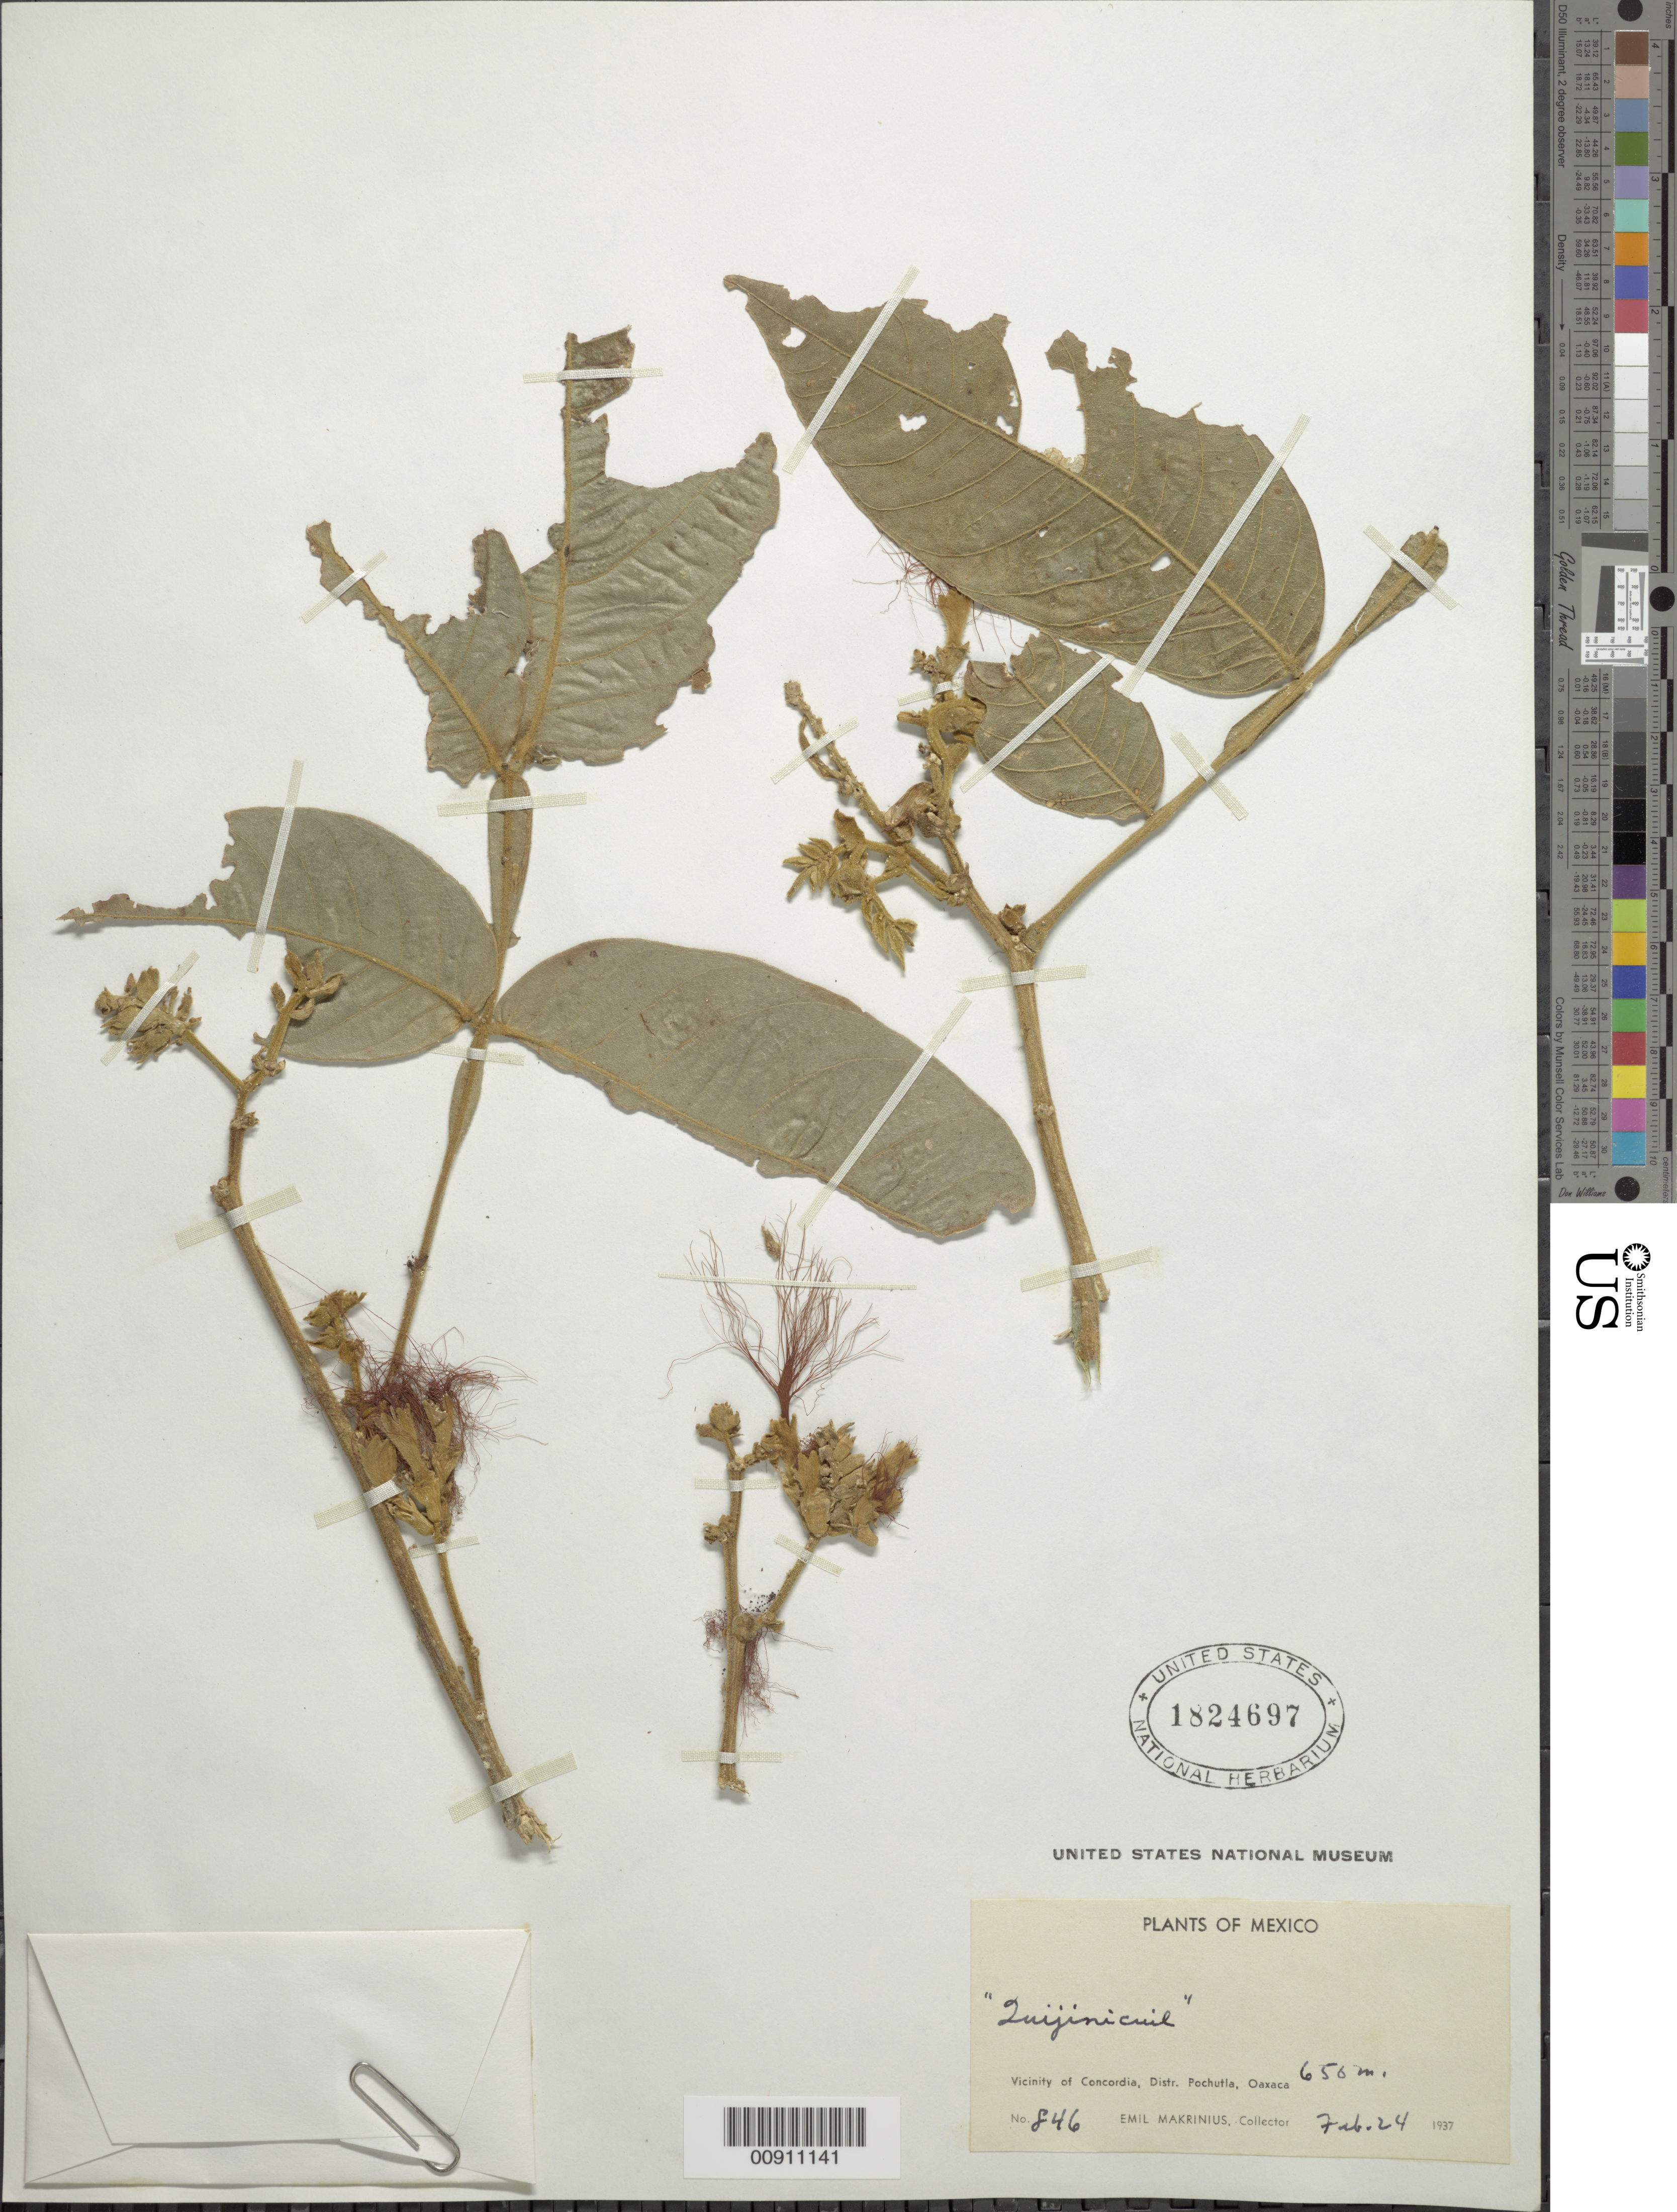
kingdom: Plantae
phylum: Tracheophyta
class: Magnoliopsida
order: Fabales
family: Fabaceae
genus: Inga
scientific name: Inga sp.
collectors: E. Makrinius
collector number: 846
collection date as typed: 24 Feb 1937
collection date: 1937-02-24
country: Mexico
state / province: Oaxaca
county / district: Pochutla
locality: Vicinity of Concordia, Distr. Pochutla, Oaxaca.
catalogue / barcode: US 1824697